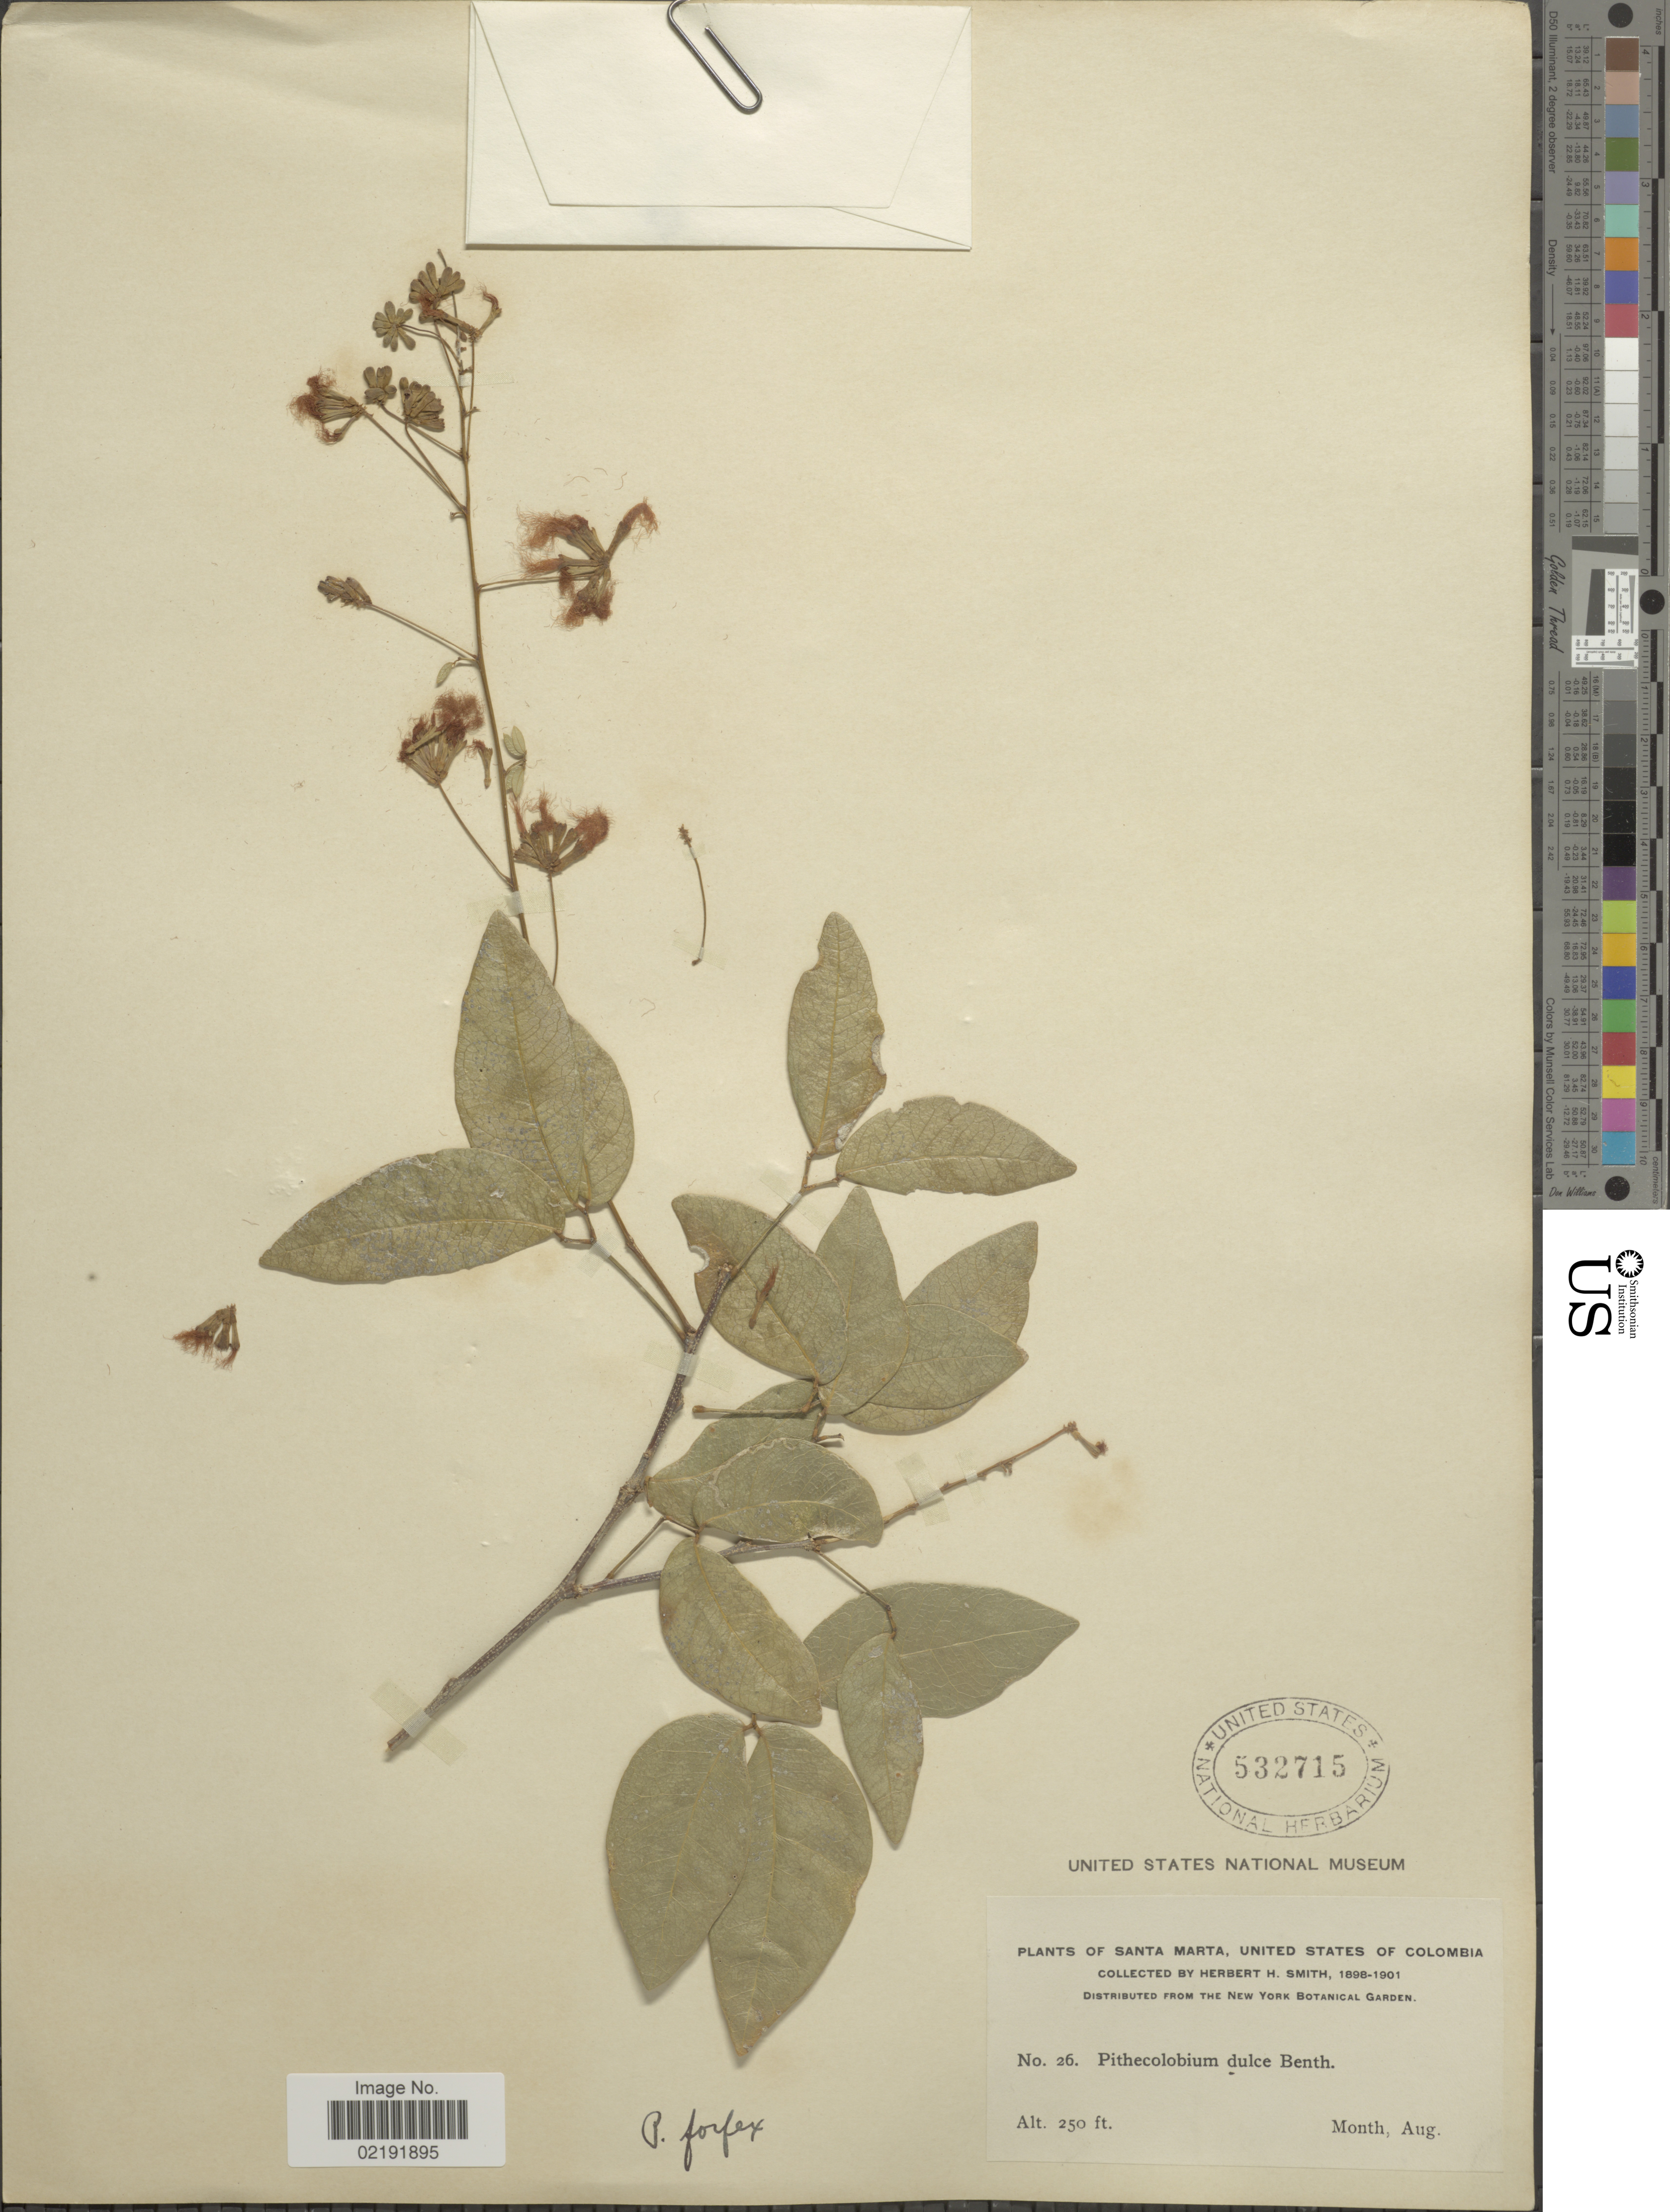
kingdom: Plantae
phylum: Tracheophyta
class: Magnoliopsida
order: Fabales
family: Fabaceae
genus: Pithecellobium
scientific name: Pithecellobium roseum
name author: (Vahl) Barneby & J.W. Grimes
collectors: Herbert H. Smith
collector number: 26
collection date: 1898-08/1901-08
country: Colombia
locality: Santa Marta, United States of Colombia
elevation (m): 76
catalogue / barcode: US 532715